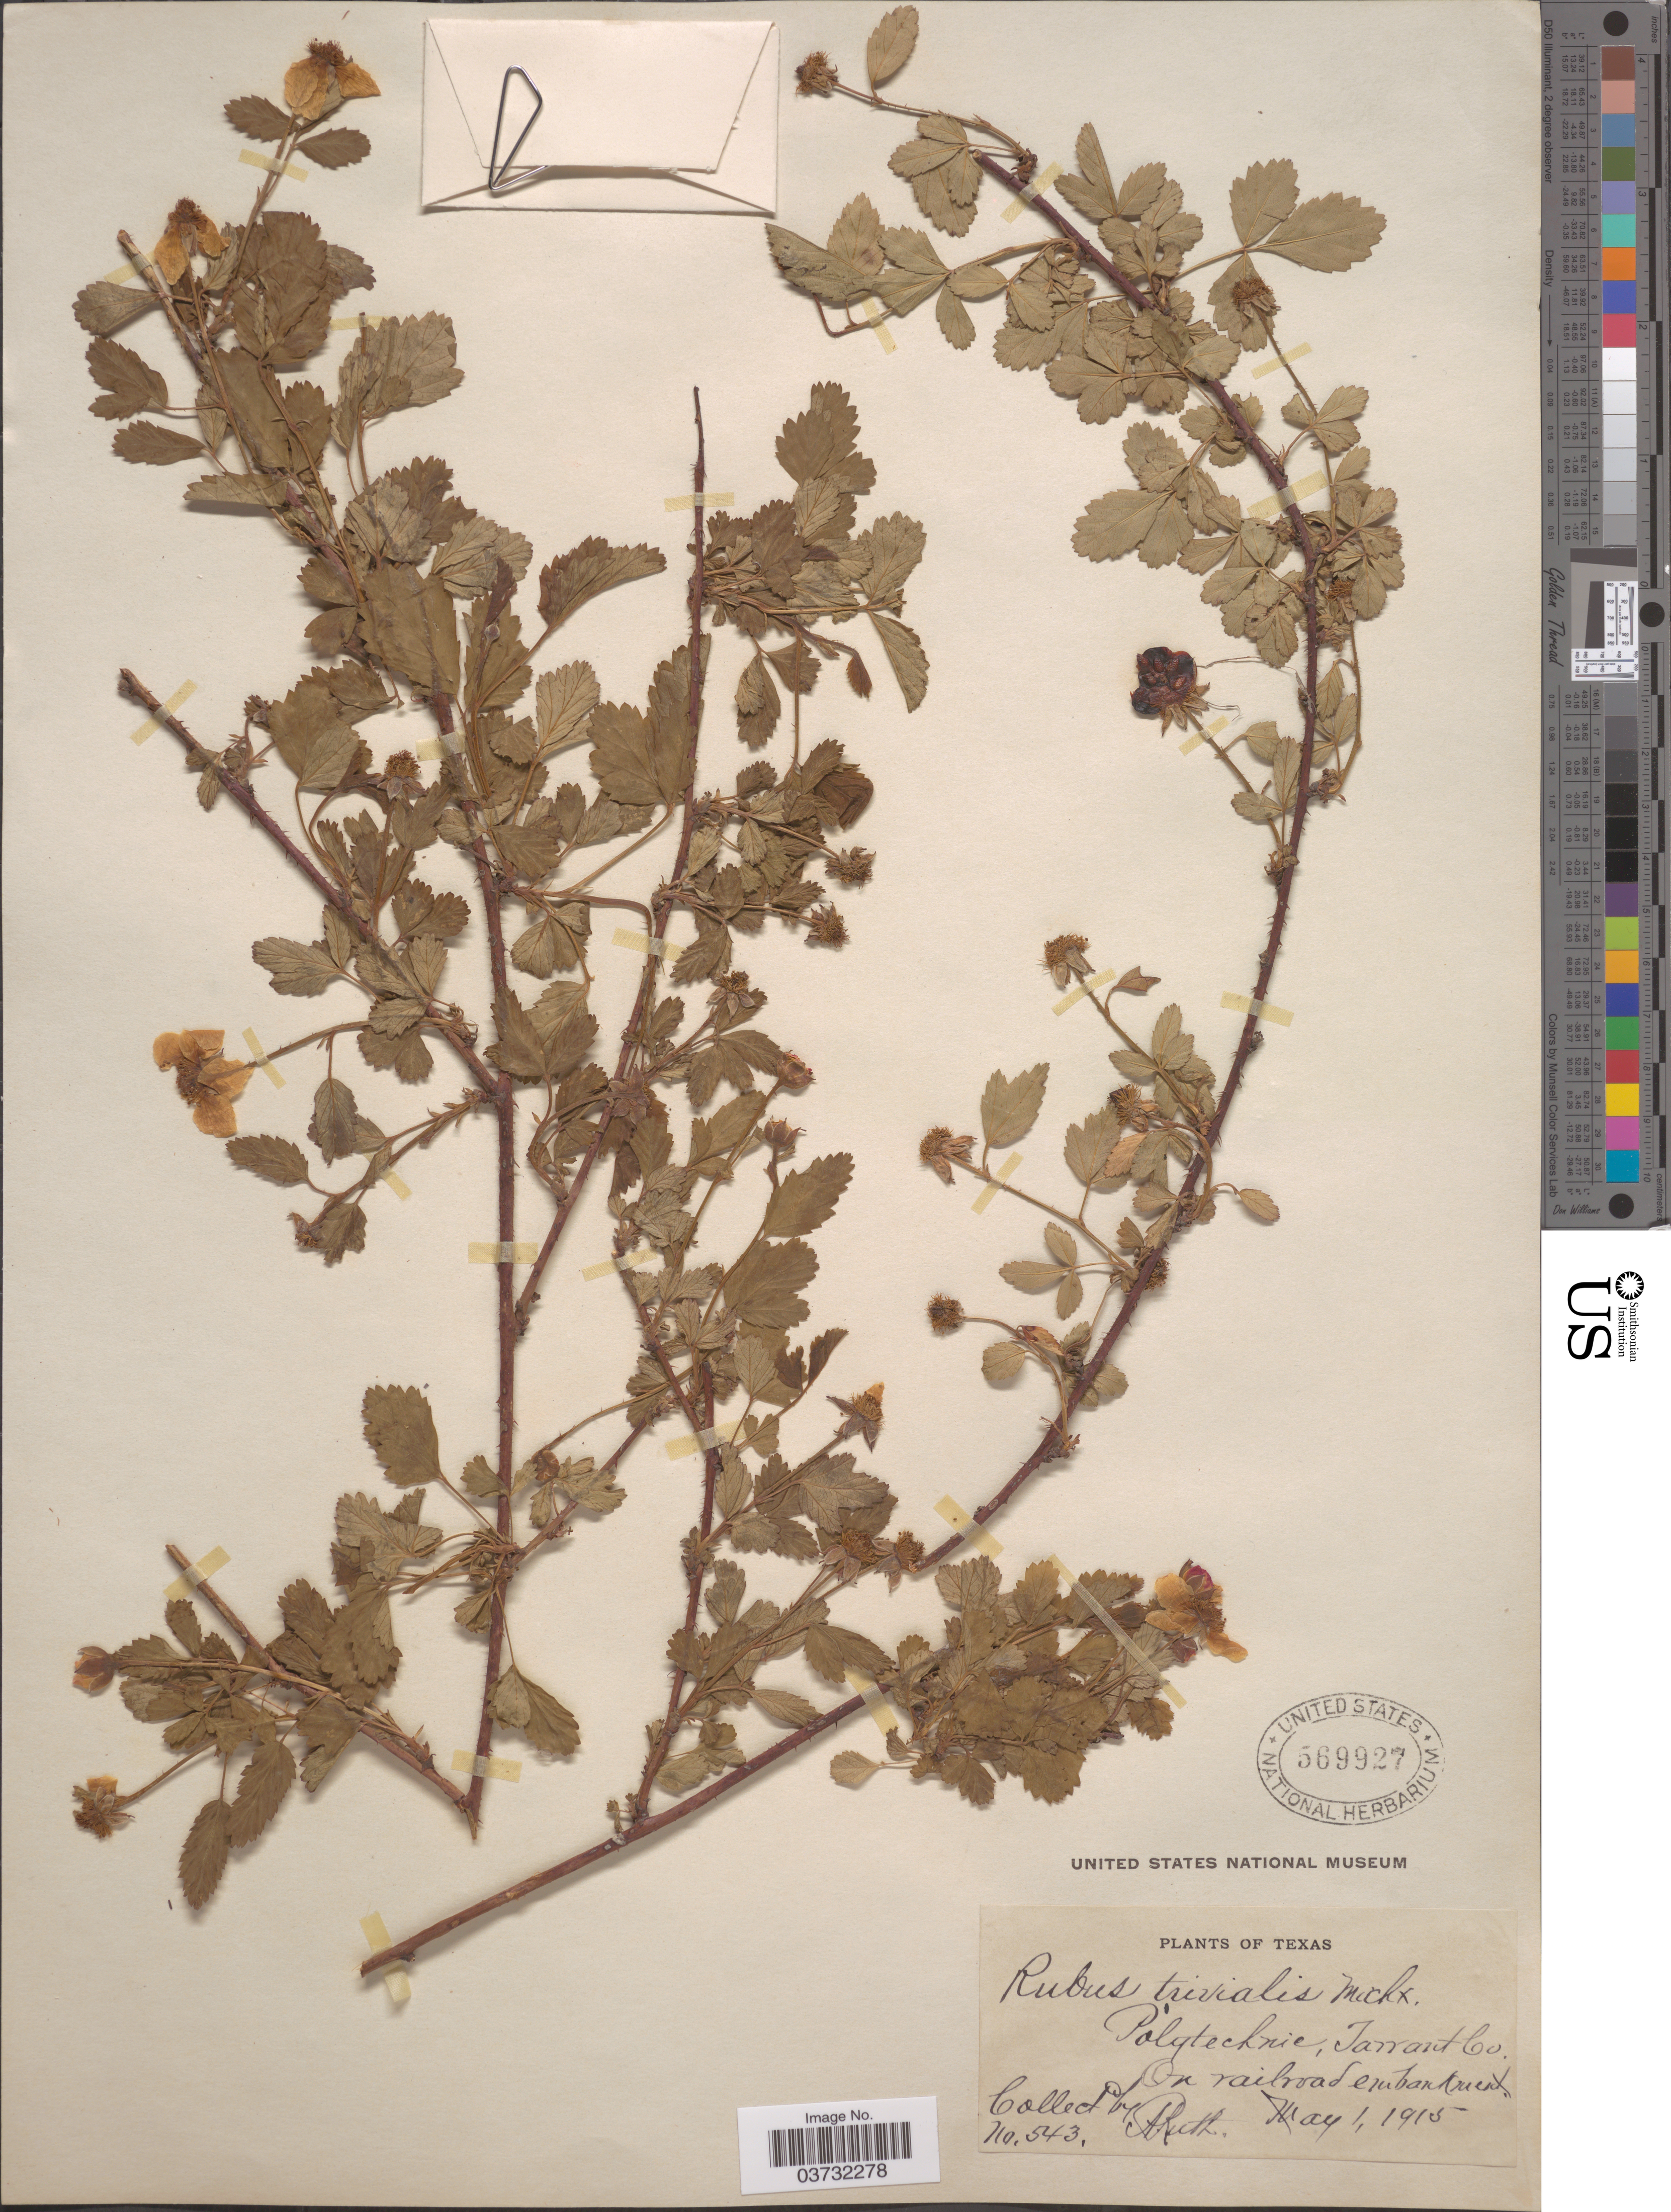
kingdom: Plantae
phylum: Tracheophyta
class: Magnoliopsida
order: Rosales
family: Rosaceae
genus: Rubus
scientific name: Rubus trivialis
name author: Michx.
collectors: A. Ruth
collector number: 543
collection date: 1915-05-01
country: United States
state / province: Texas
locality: Polytechnic, Tarrant Co. On railroad embankment.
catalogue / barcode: US 569927